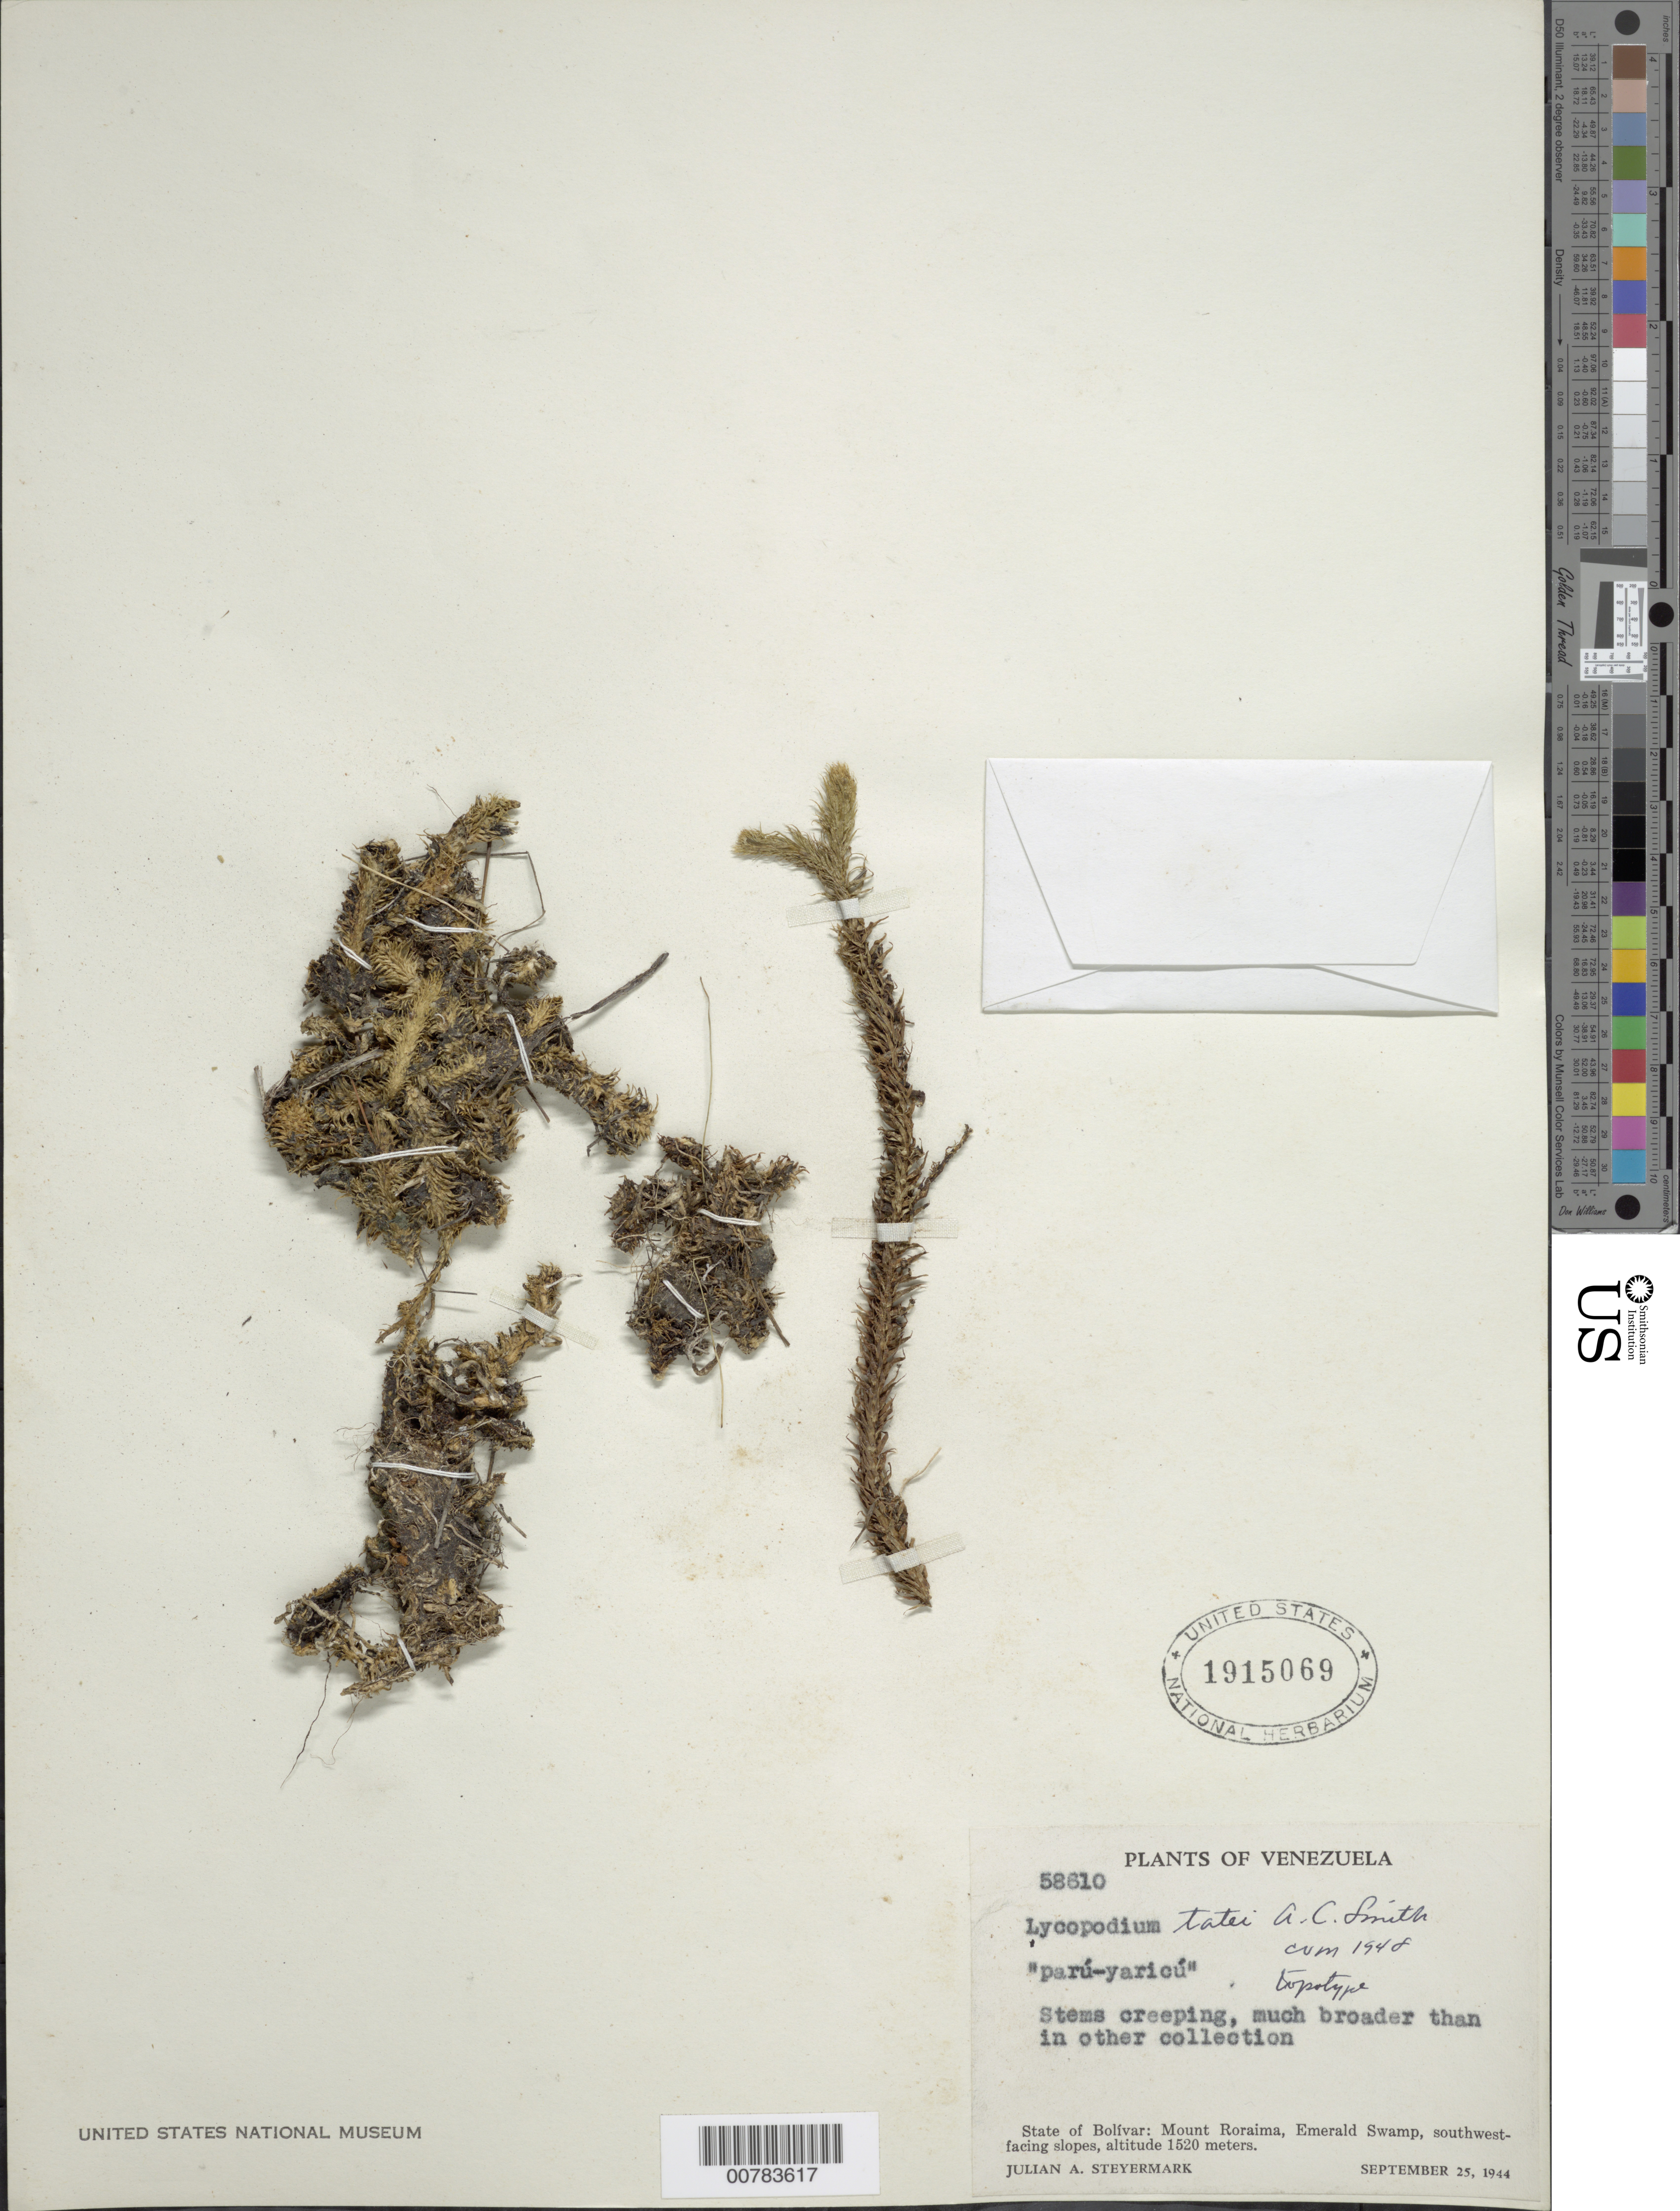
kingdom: Plantae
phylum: Tracheophyta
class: Lycopodiopsida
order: Lycopodiales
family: Lycopodiaceae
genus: Pseudolycopodiella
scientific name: Pseudolycopodiella tatei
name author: (A.C. Sm.) Holub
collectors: J. Steyermark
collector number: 58610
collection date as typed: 25-Sep-44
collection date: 1944-09-25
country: Venezuela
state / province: Bolívar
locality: Mt. Roraima, Emerald Swamp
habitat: SW facing slopes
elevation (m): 1520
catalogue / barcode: US 1915069